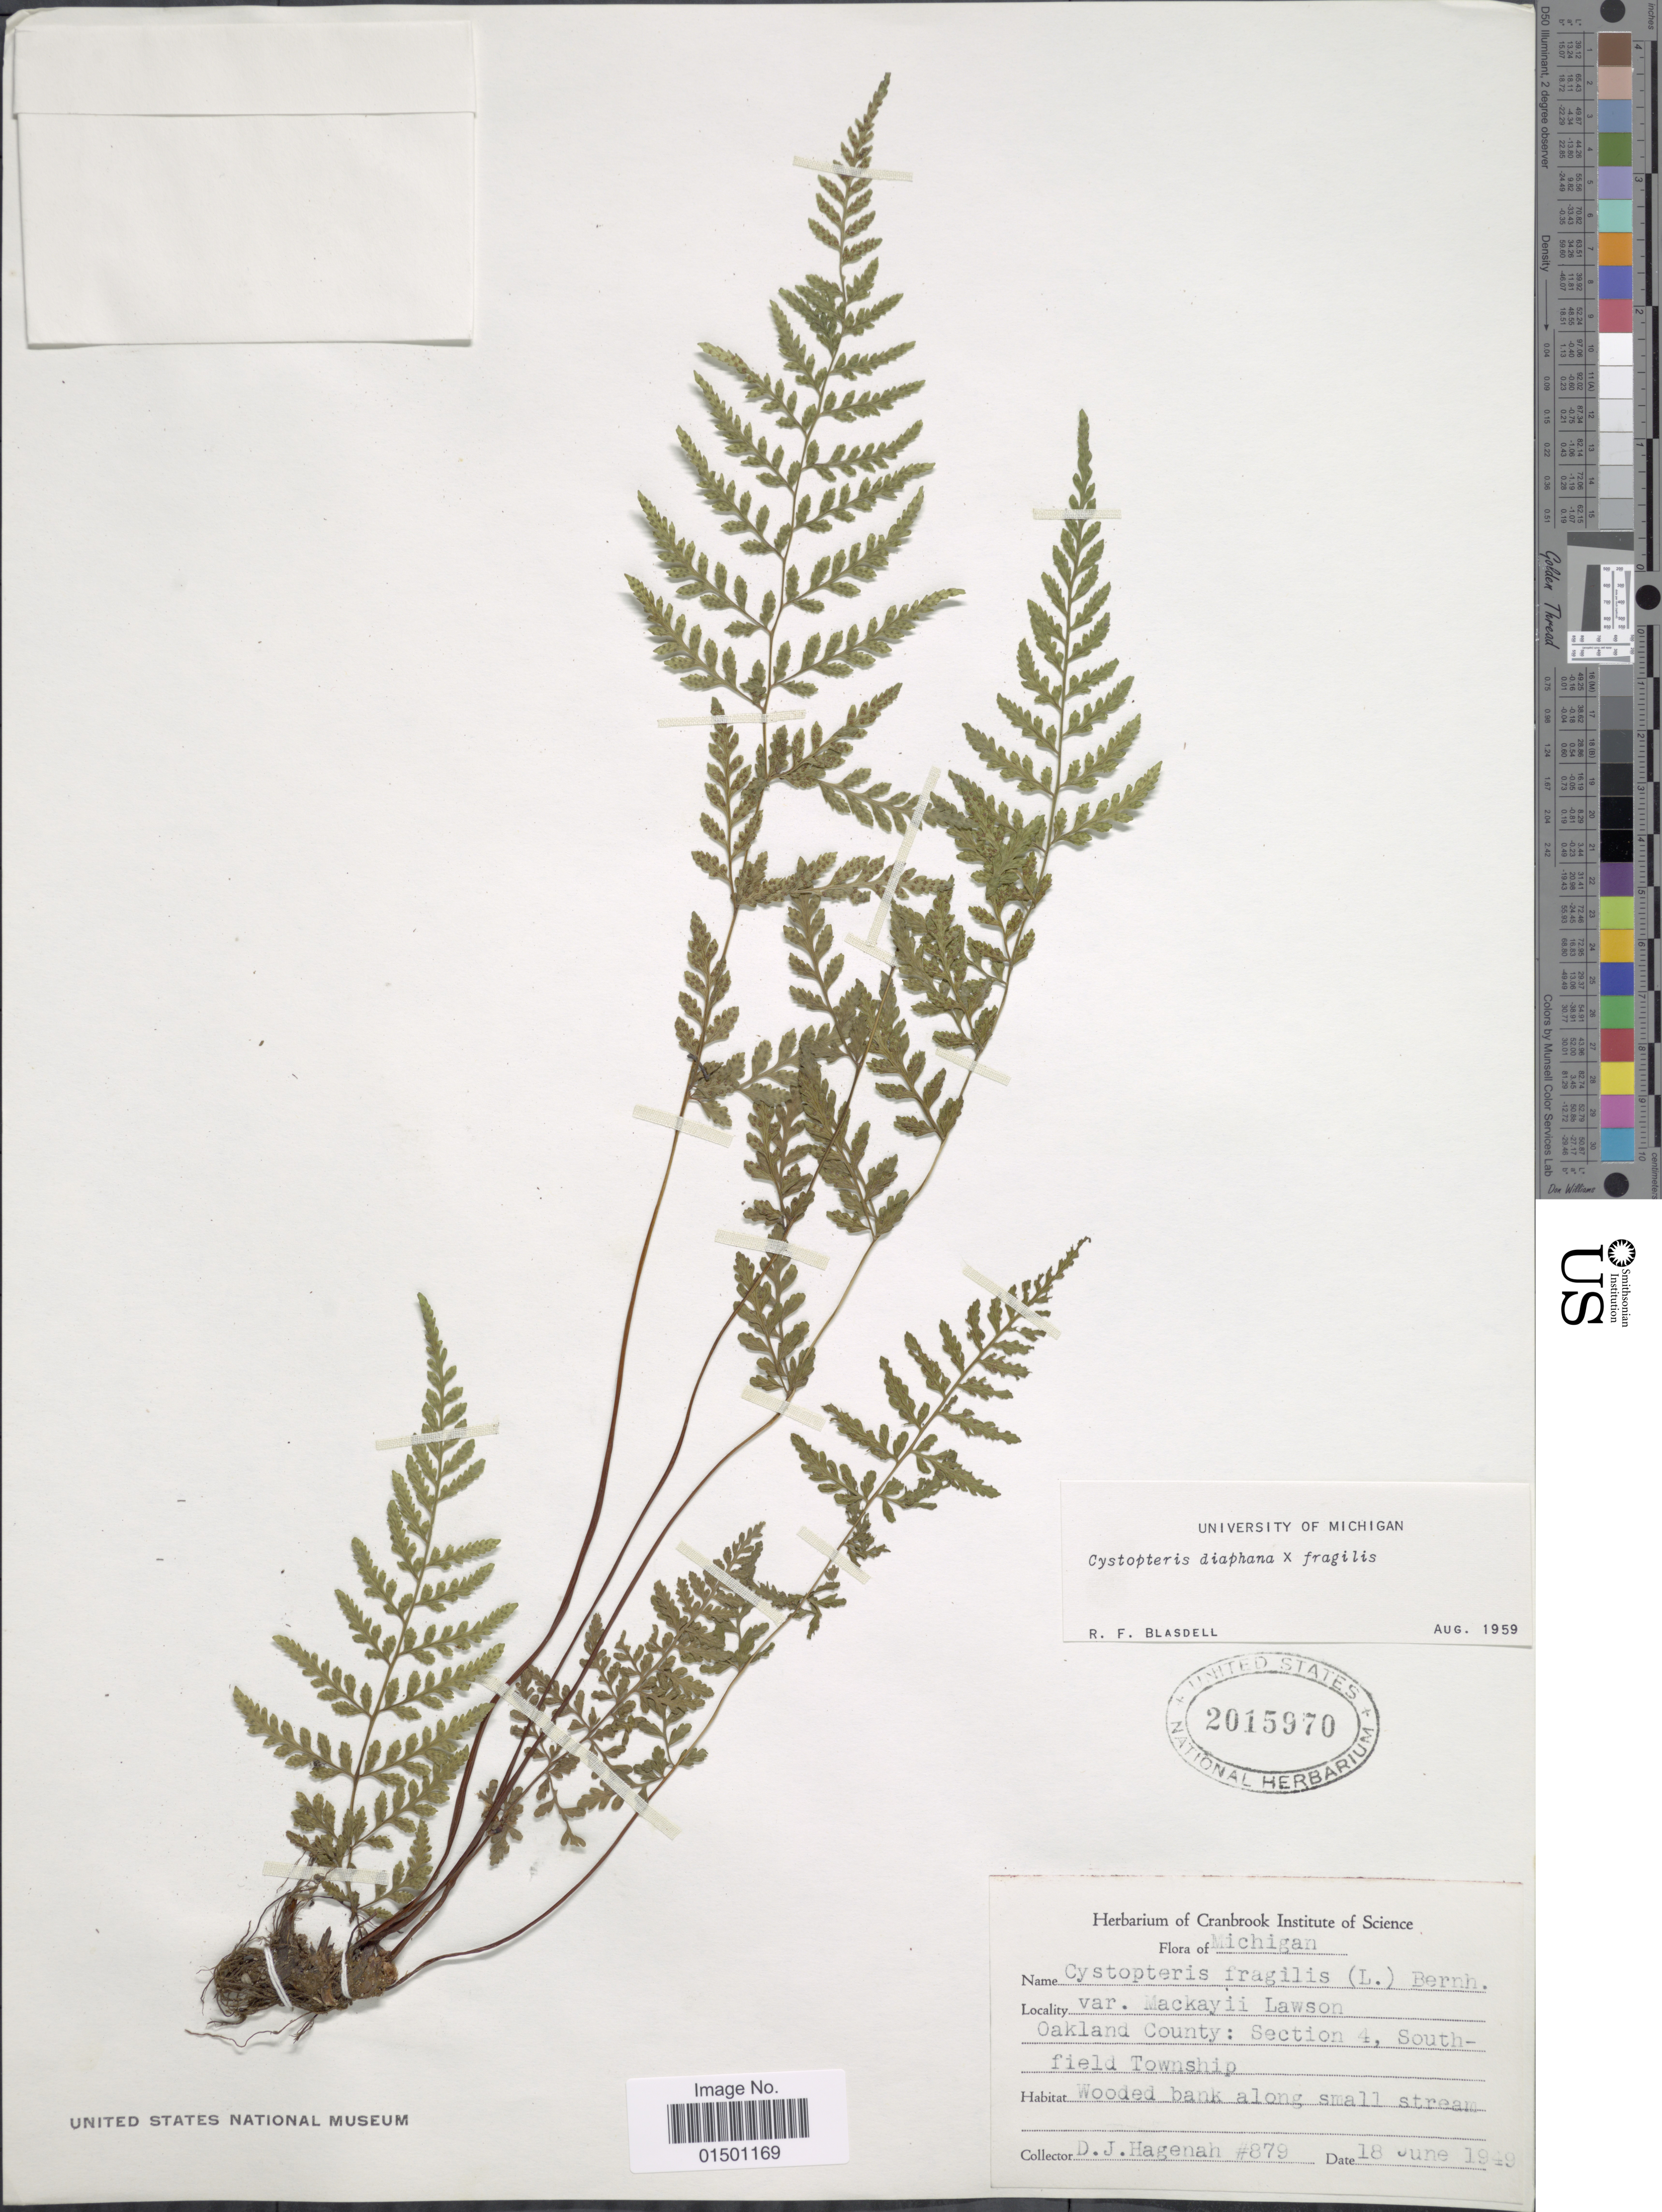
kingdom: Plantae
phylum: Tracheophyta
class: Polypodiopsida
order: Polypodiales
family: Cystopteridaceae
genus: Cystopteris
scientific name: Cystopteris diaphana x C. fragilis (L.) Bernh.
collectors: D. Hagenah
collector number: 879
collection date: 1949-06-18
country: United States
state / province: Michigan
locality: Oakland County: section 4, Southfield Township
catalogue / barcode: US 2015970